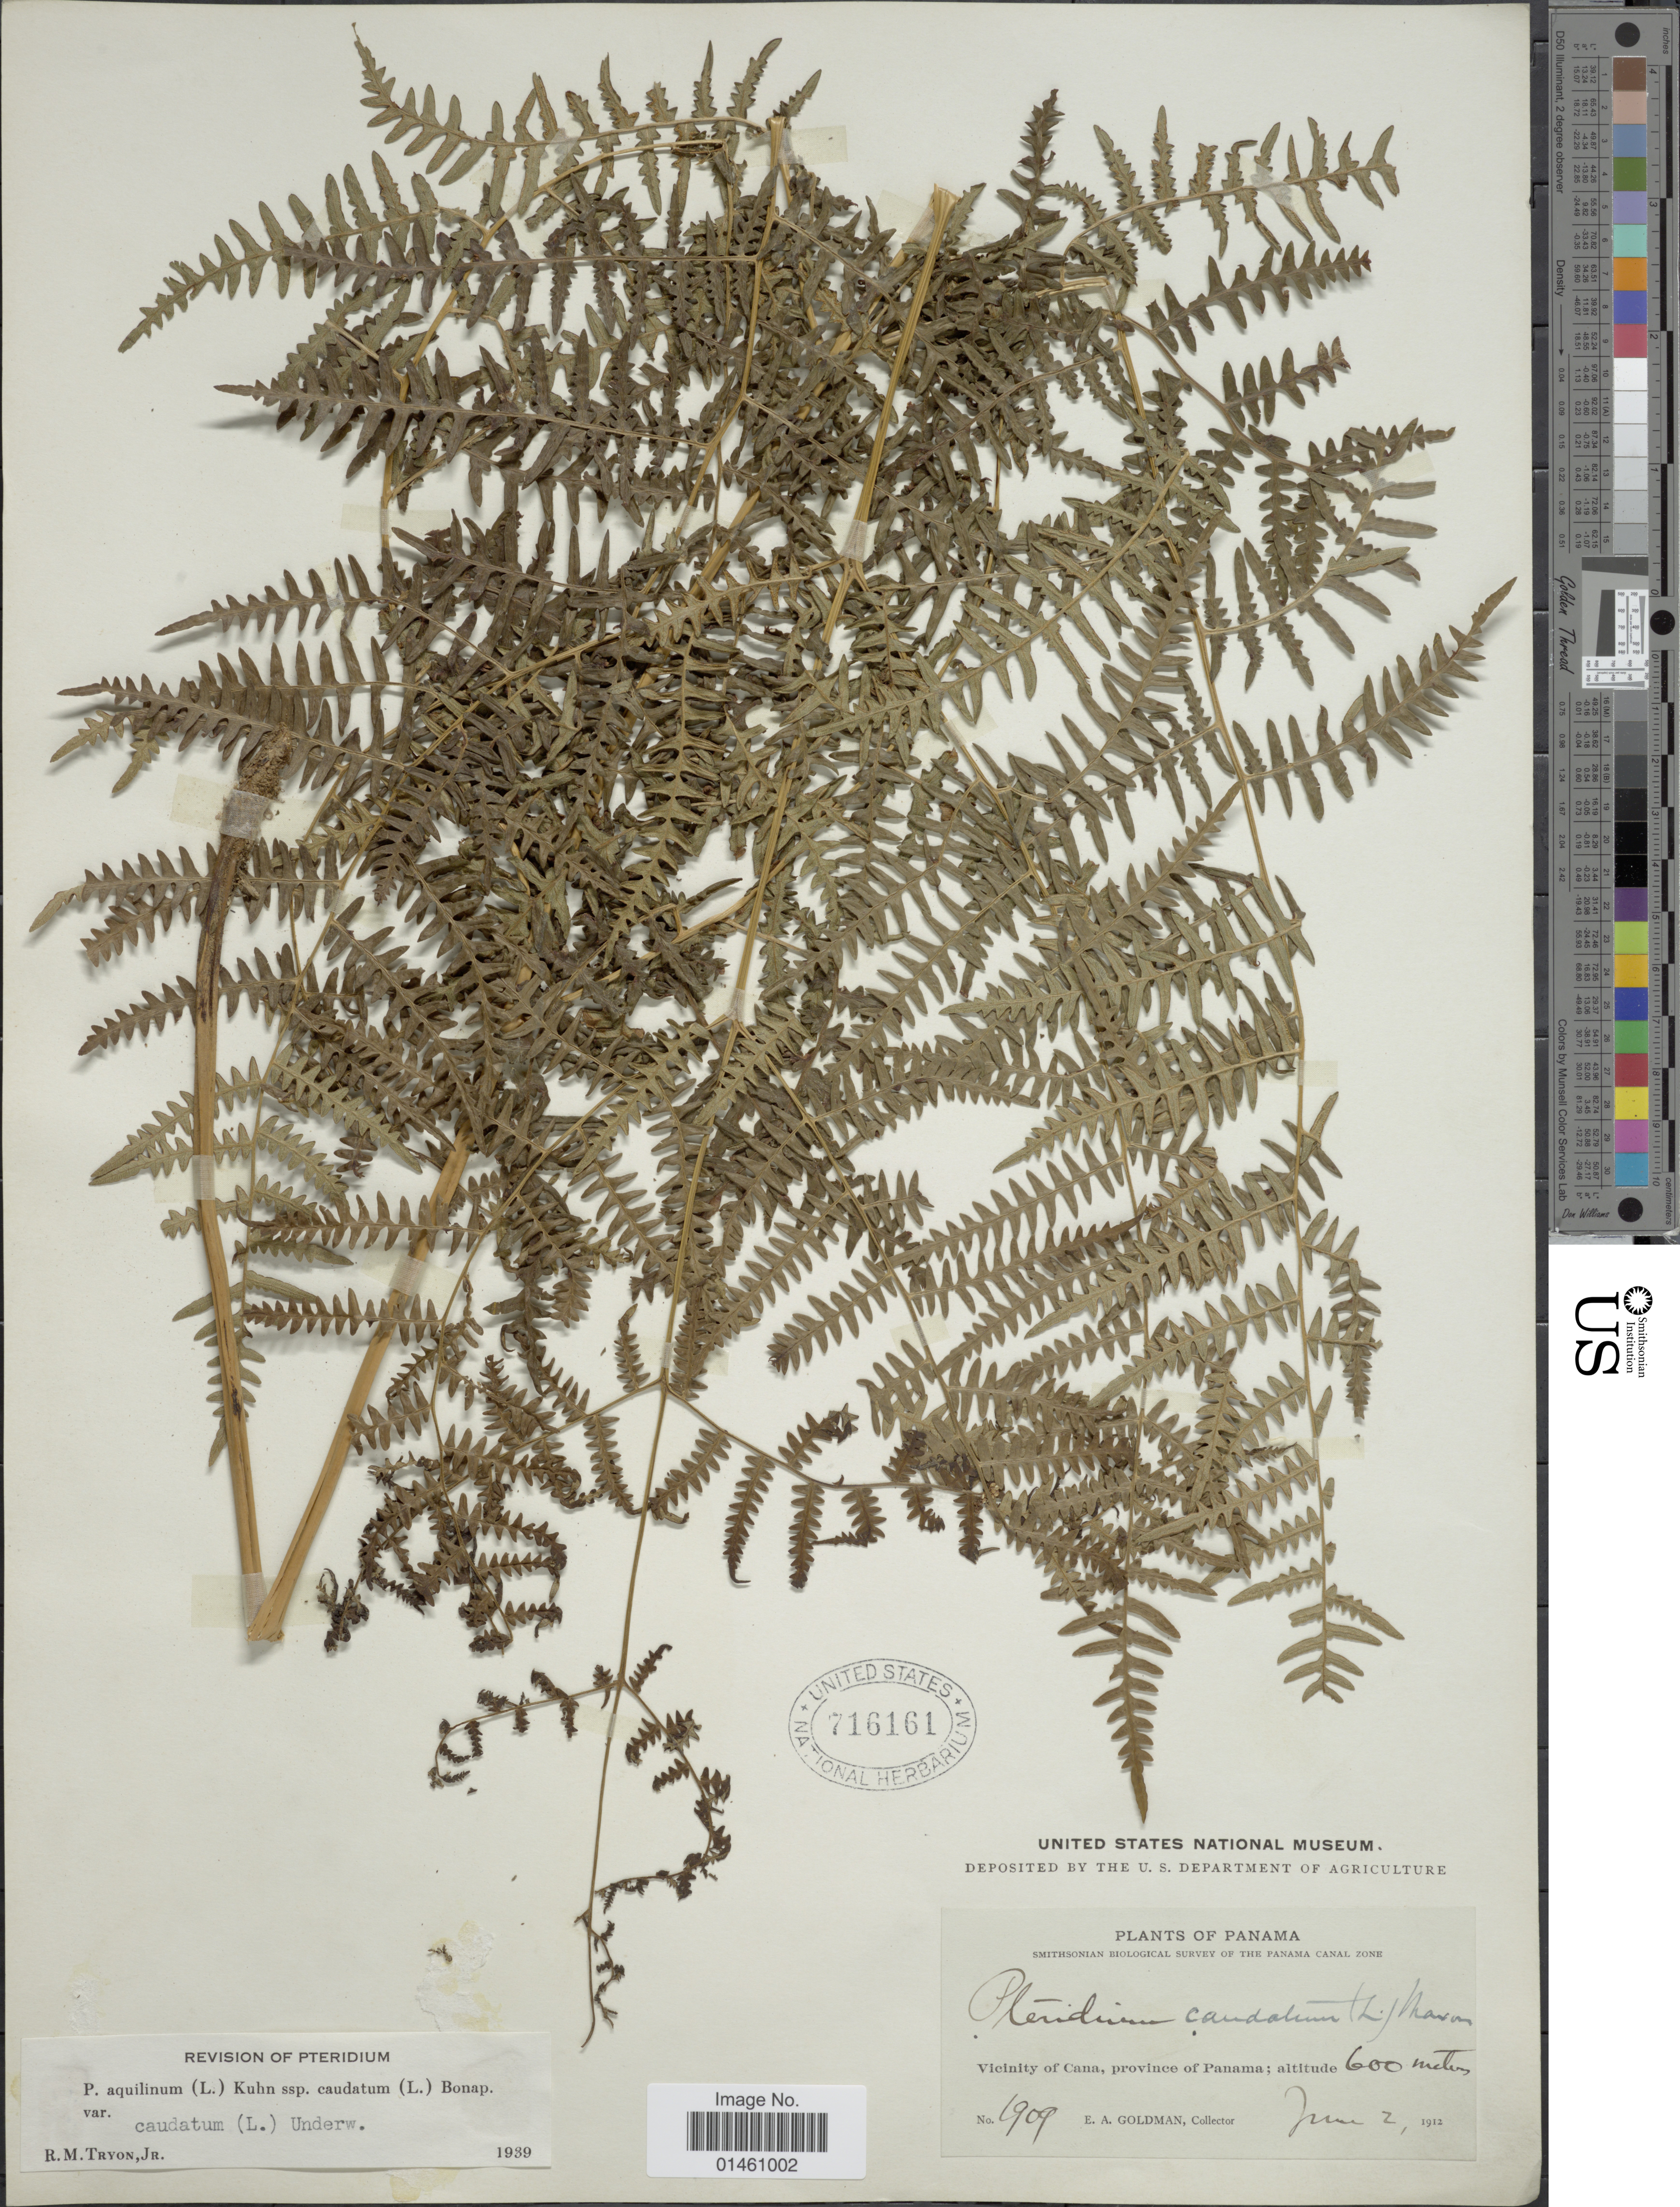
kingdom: Plantae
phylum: Tracheophyta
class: Polypodiopsida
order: Polypodiales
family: Dennstaedtiaceae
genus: Pteridium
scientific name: Pteridium caudatum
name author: (L.) Maxon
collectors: E. A. Goldman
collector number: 1909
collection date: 1912-06-02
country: Panama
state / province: Panamá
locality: Vicinity of Cana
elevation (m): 600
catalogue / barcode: US 716161